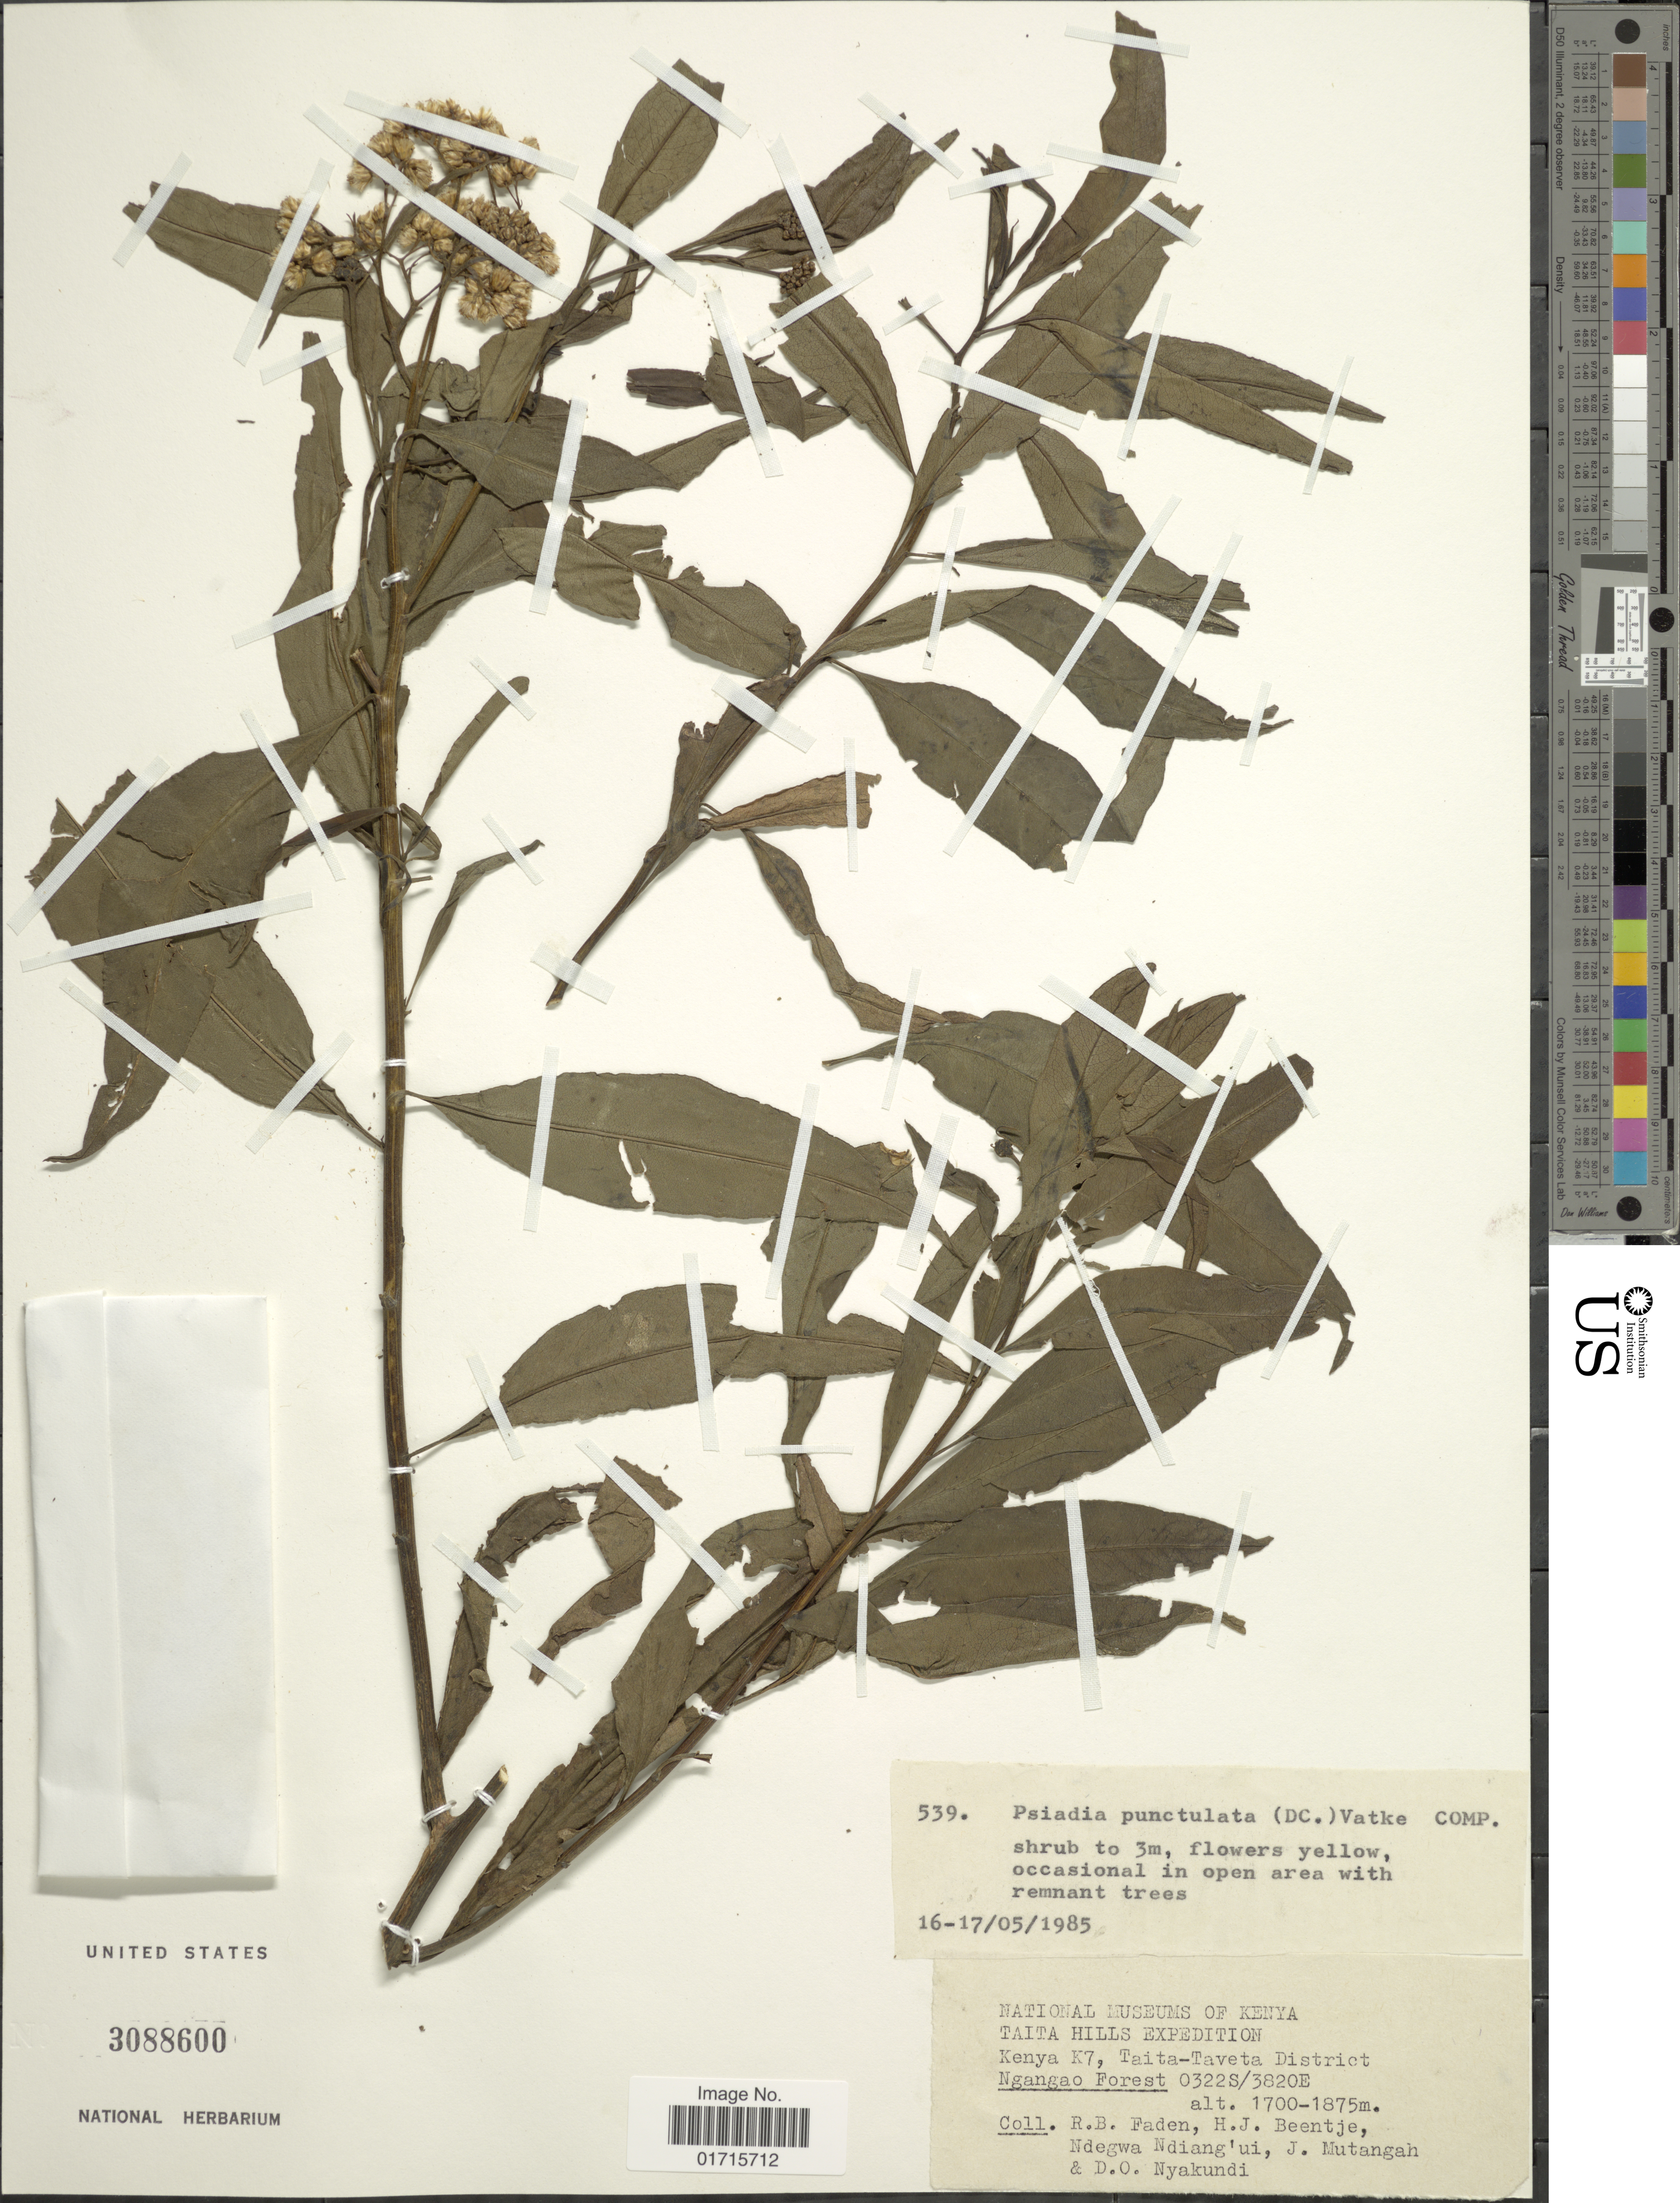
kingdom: Plantae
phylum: Tracheophyta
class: Magnoliopsida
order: Asterales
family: Asteraceae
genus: Psiadia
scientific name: Psiadia punctulata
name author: (DC.) Vatke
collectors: R. B. Faden, H. J. Beentje, Ndegwa Ndiang'ui, J. Mutangah & D. Nyakundi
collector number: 539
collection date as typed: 0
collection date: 1985-05-16/1985-05-17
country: Kenya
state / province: Taita Taveta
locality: Kenya. Taita-Taveta District Ngangao Forest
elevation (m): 1700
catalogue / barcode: US 3088600